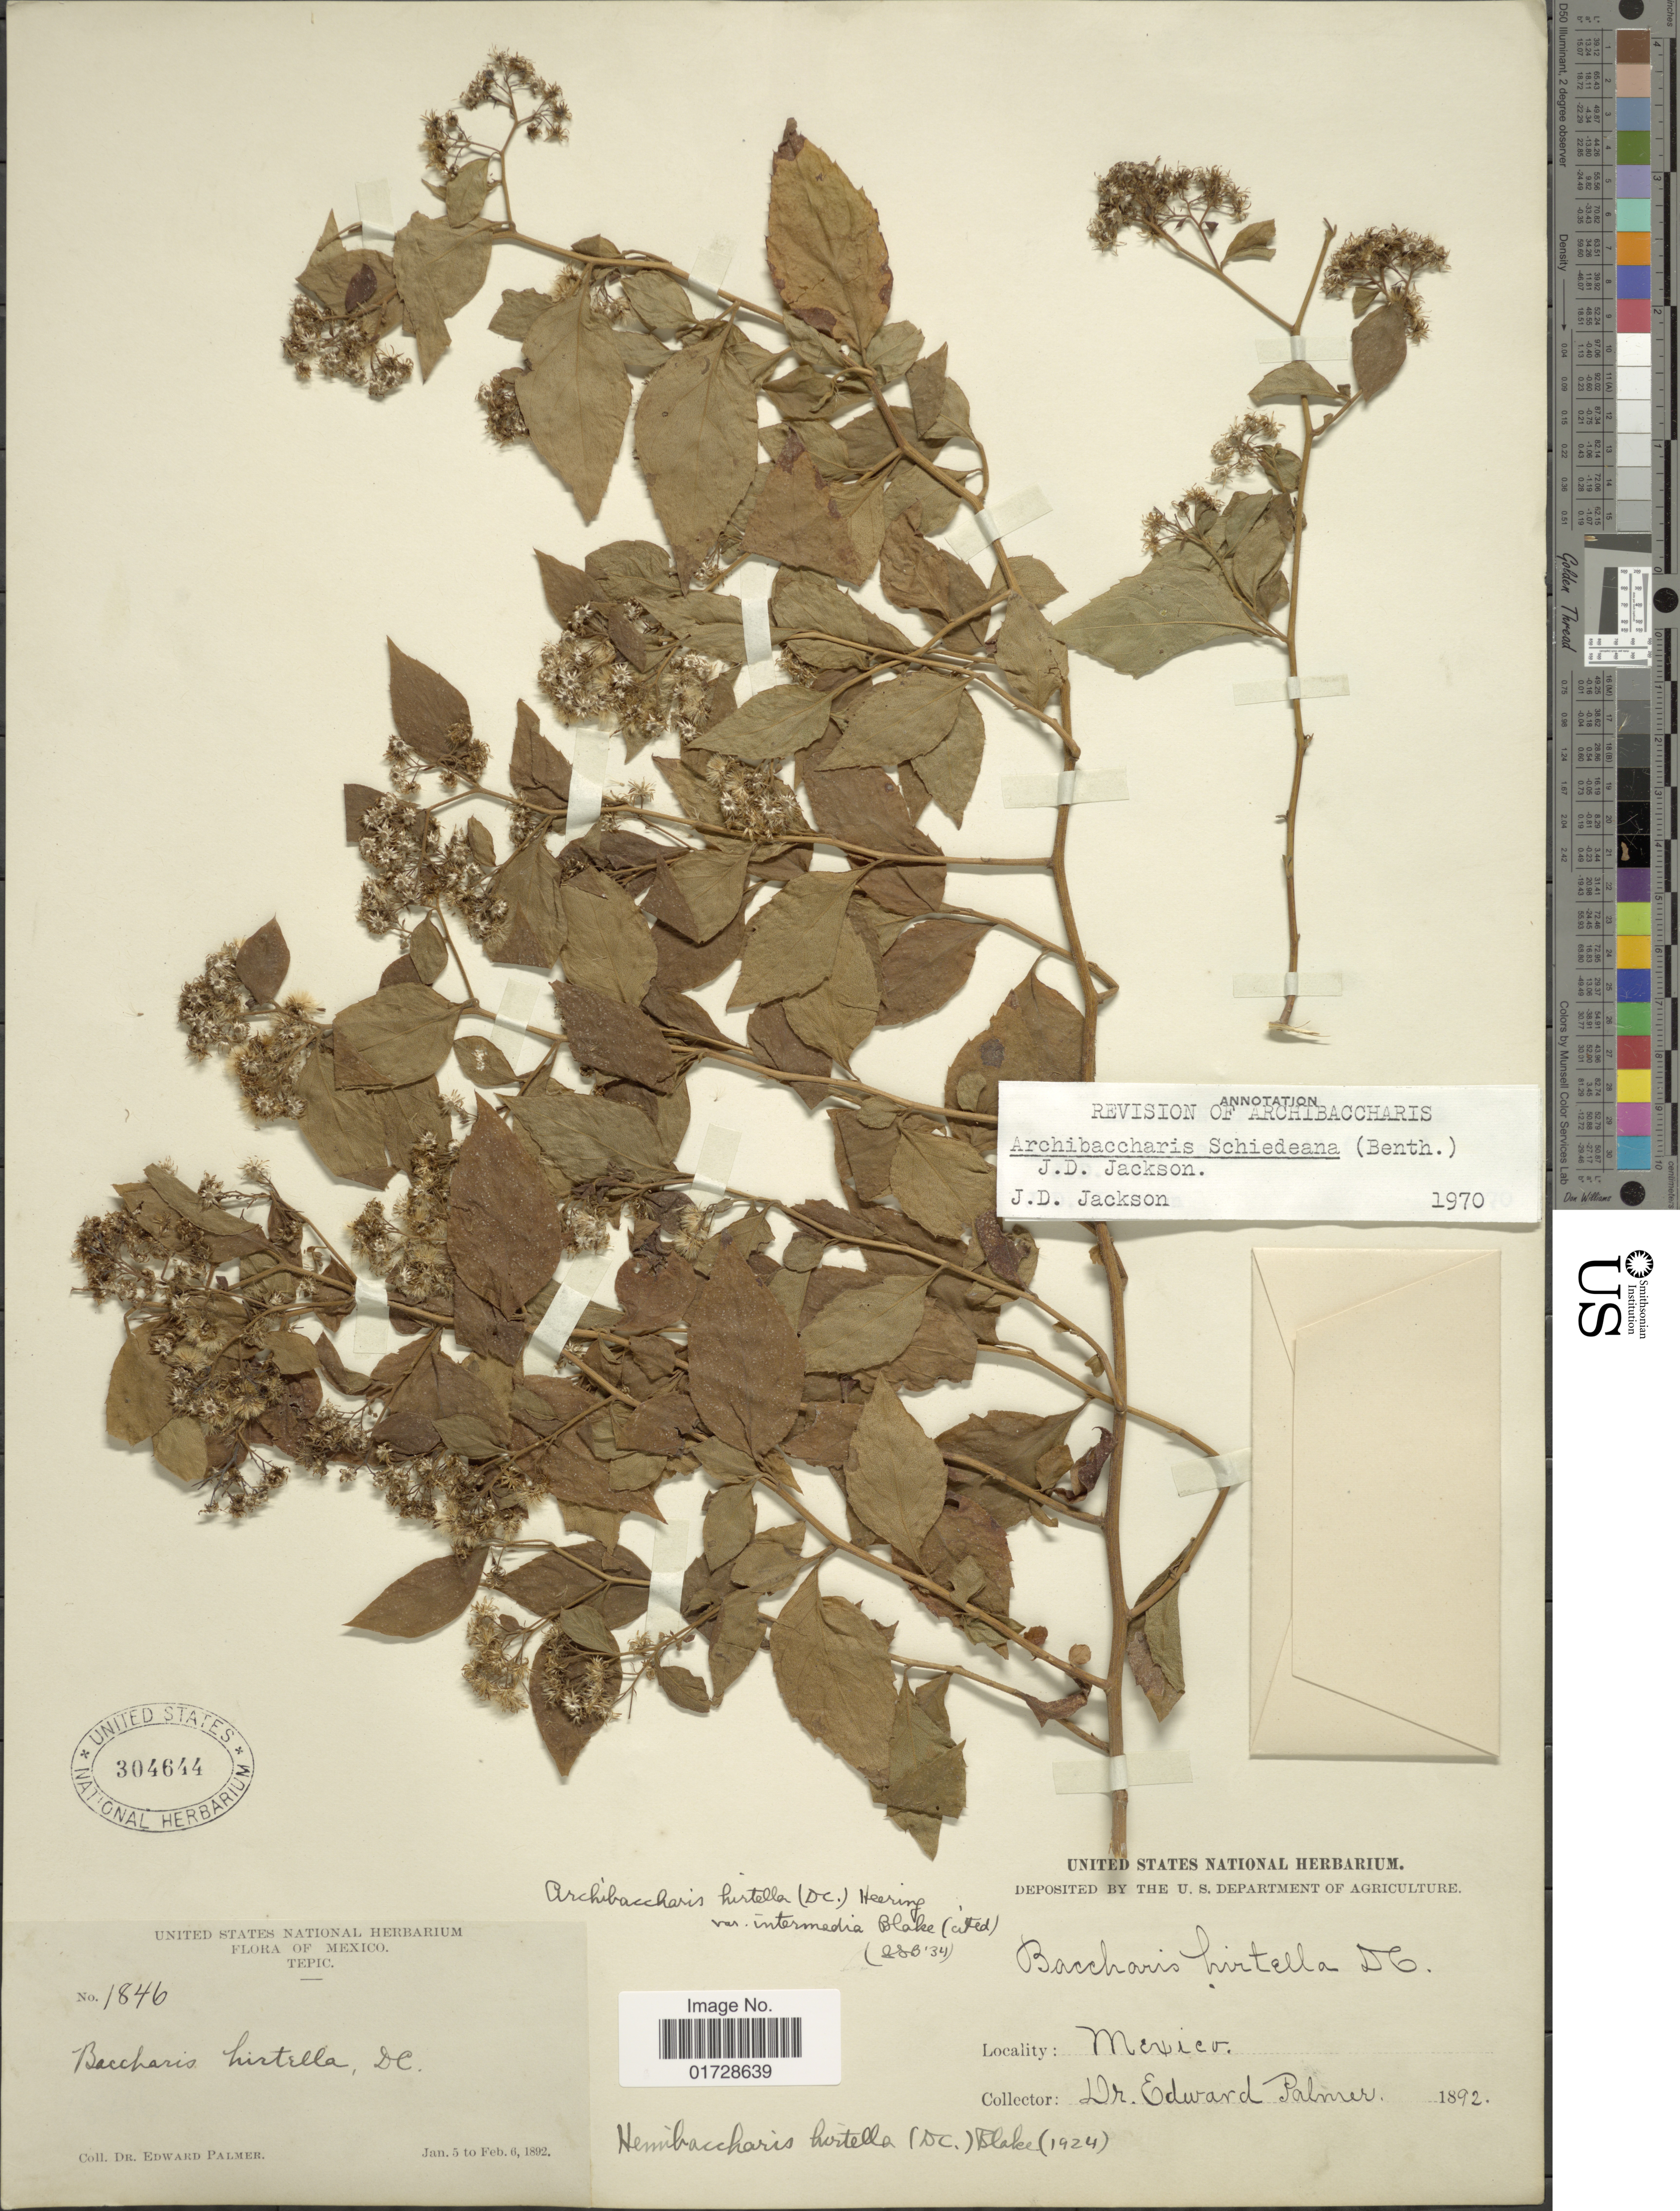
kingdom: Plantae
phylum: Tracheophyta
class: Magnoliopsida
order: Asterales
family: Asteraceae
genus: Archibaccharis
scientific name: Archibaccharis schiedeana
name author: (Benth.) J.D. Jacks.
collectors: E. Palmer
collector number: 1846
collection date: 1892-01-05/1892-02-06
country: Mexico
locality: Tepic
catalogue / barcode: US 304644